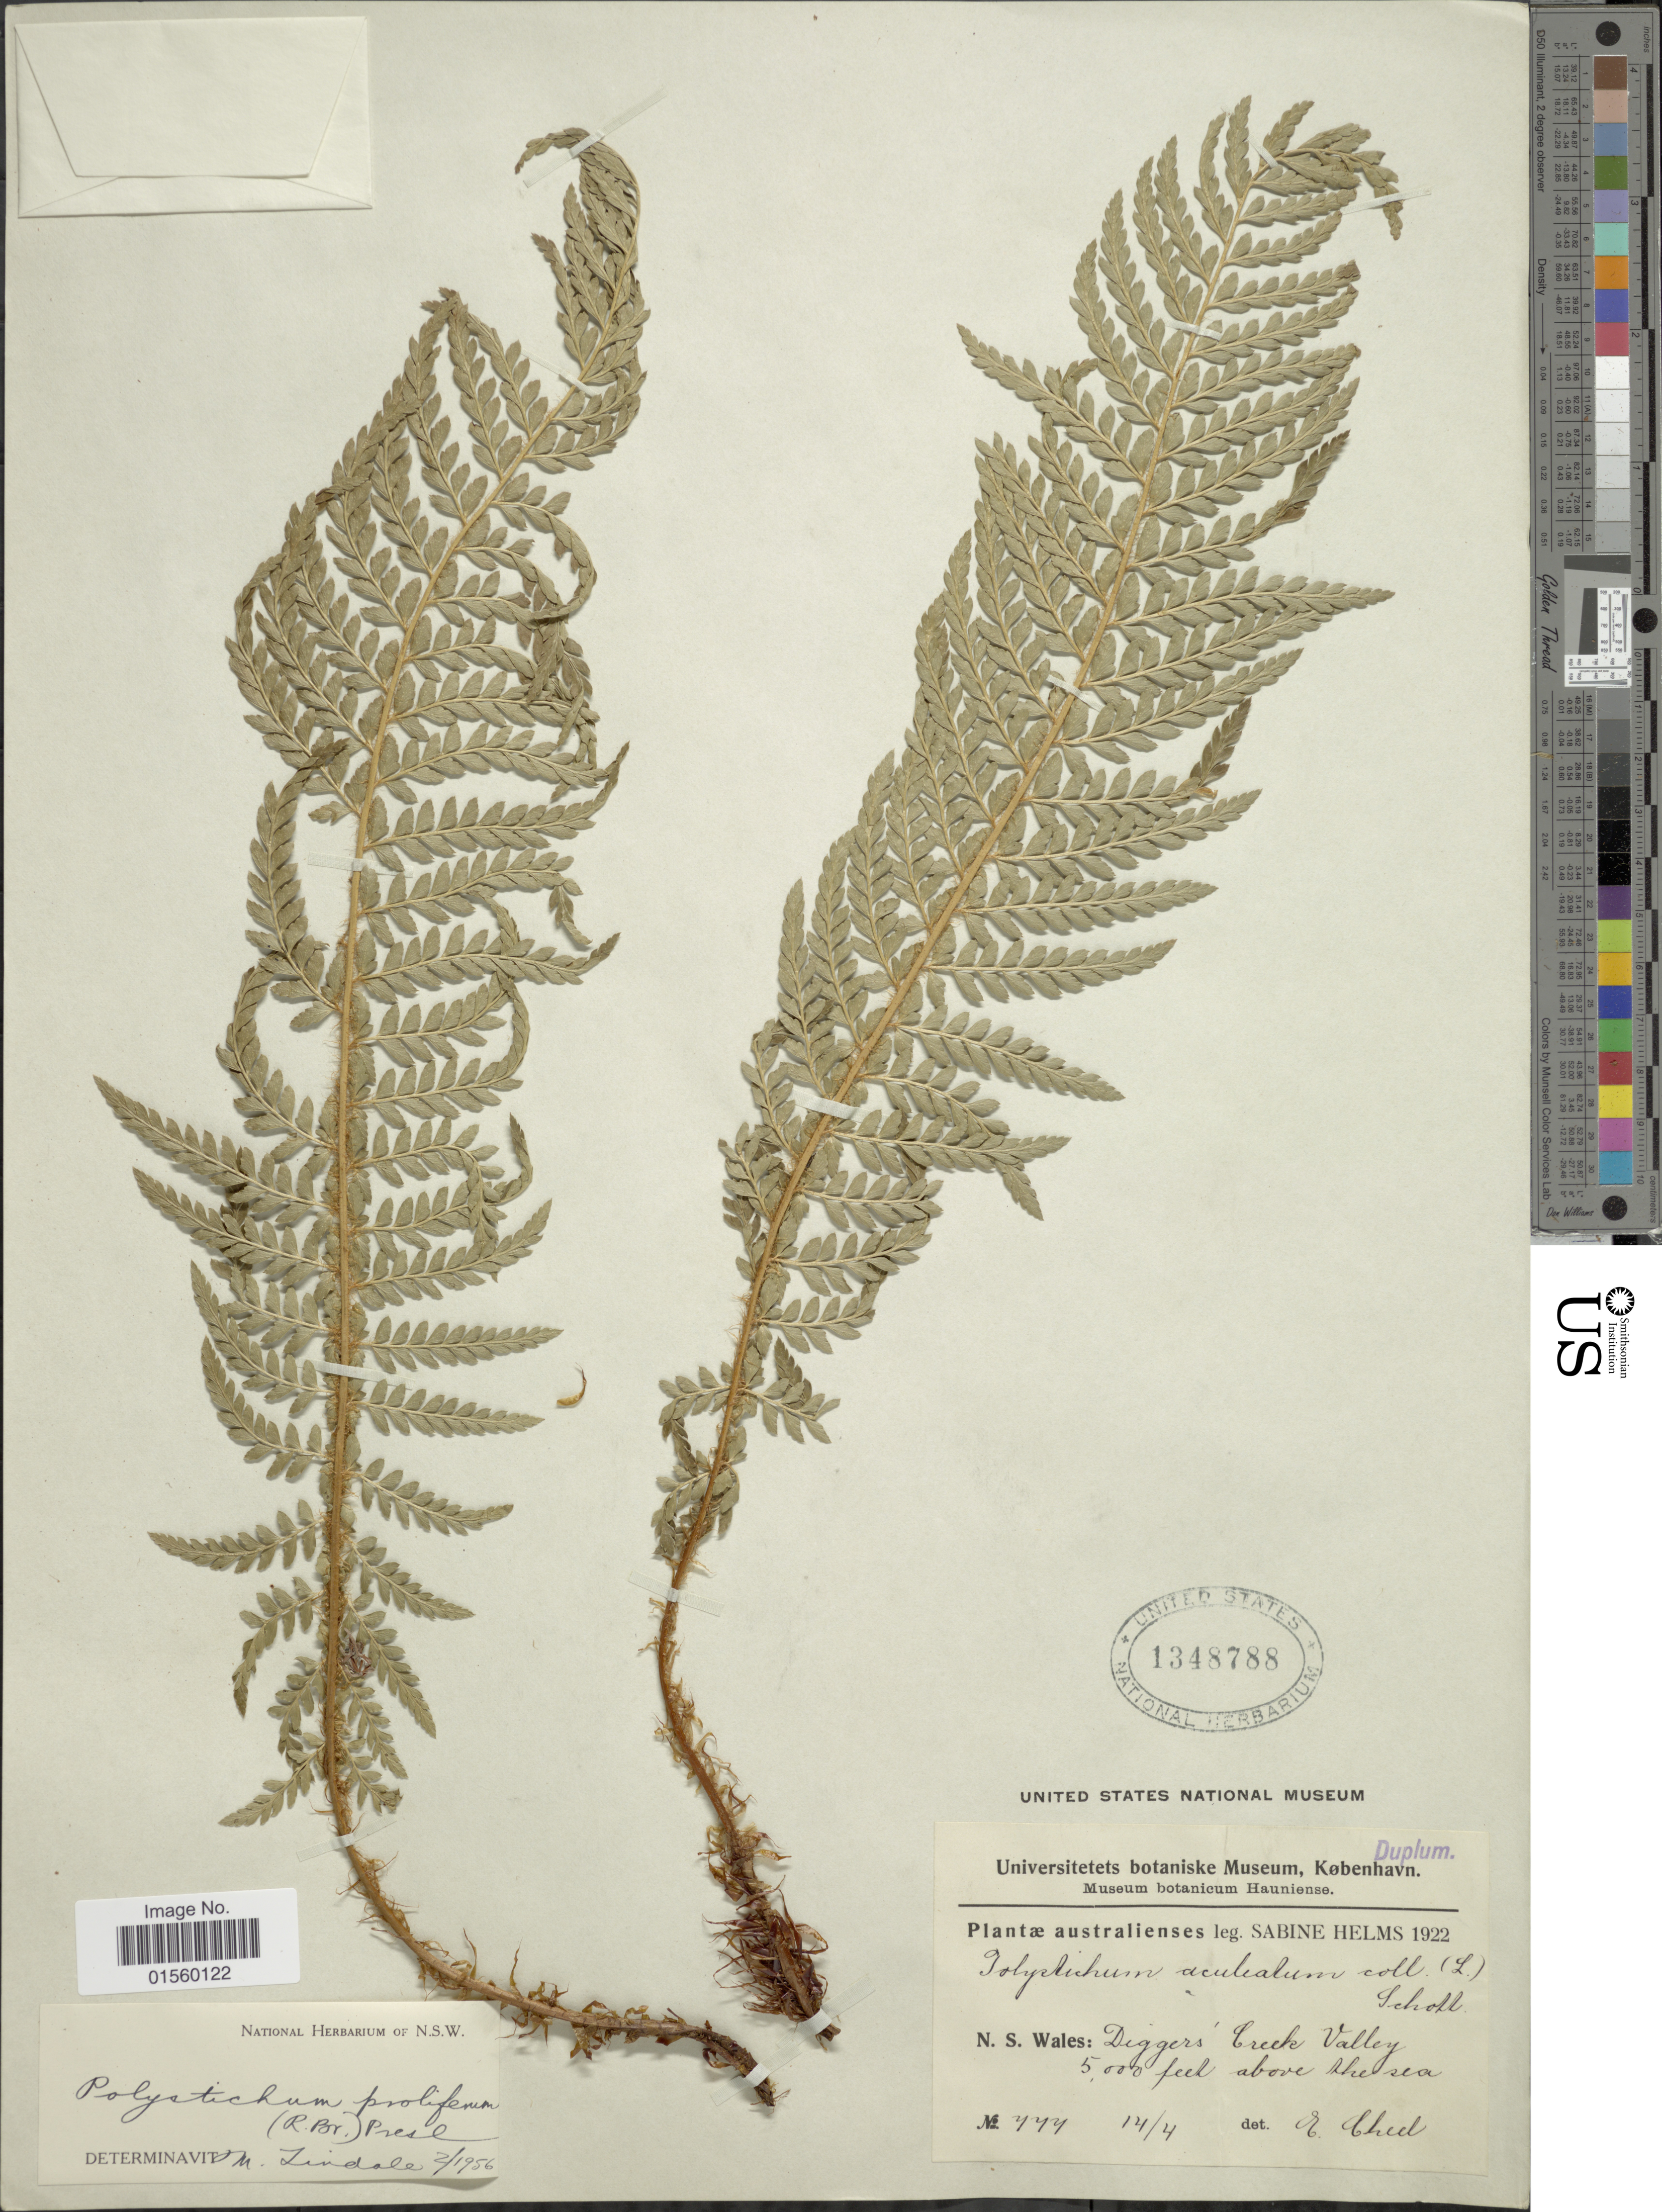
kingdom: Plantae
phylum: Tracheophyta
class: Polypodiopsida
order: Polypodiales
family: Dryopteridaceae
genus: Polystichum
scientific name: Polystichum proliferum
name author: (R. Br.) C. Presl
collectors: S. Helms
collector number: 777*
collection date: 1922-04-14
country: Australia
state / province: New South Wales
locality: Diggers Creek Valley, above the sea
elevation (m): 1524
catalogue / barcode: US 1348788